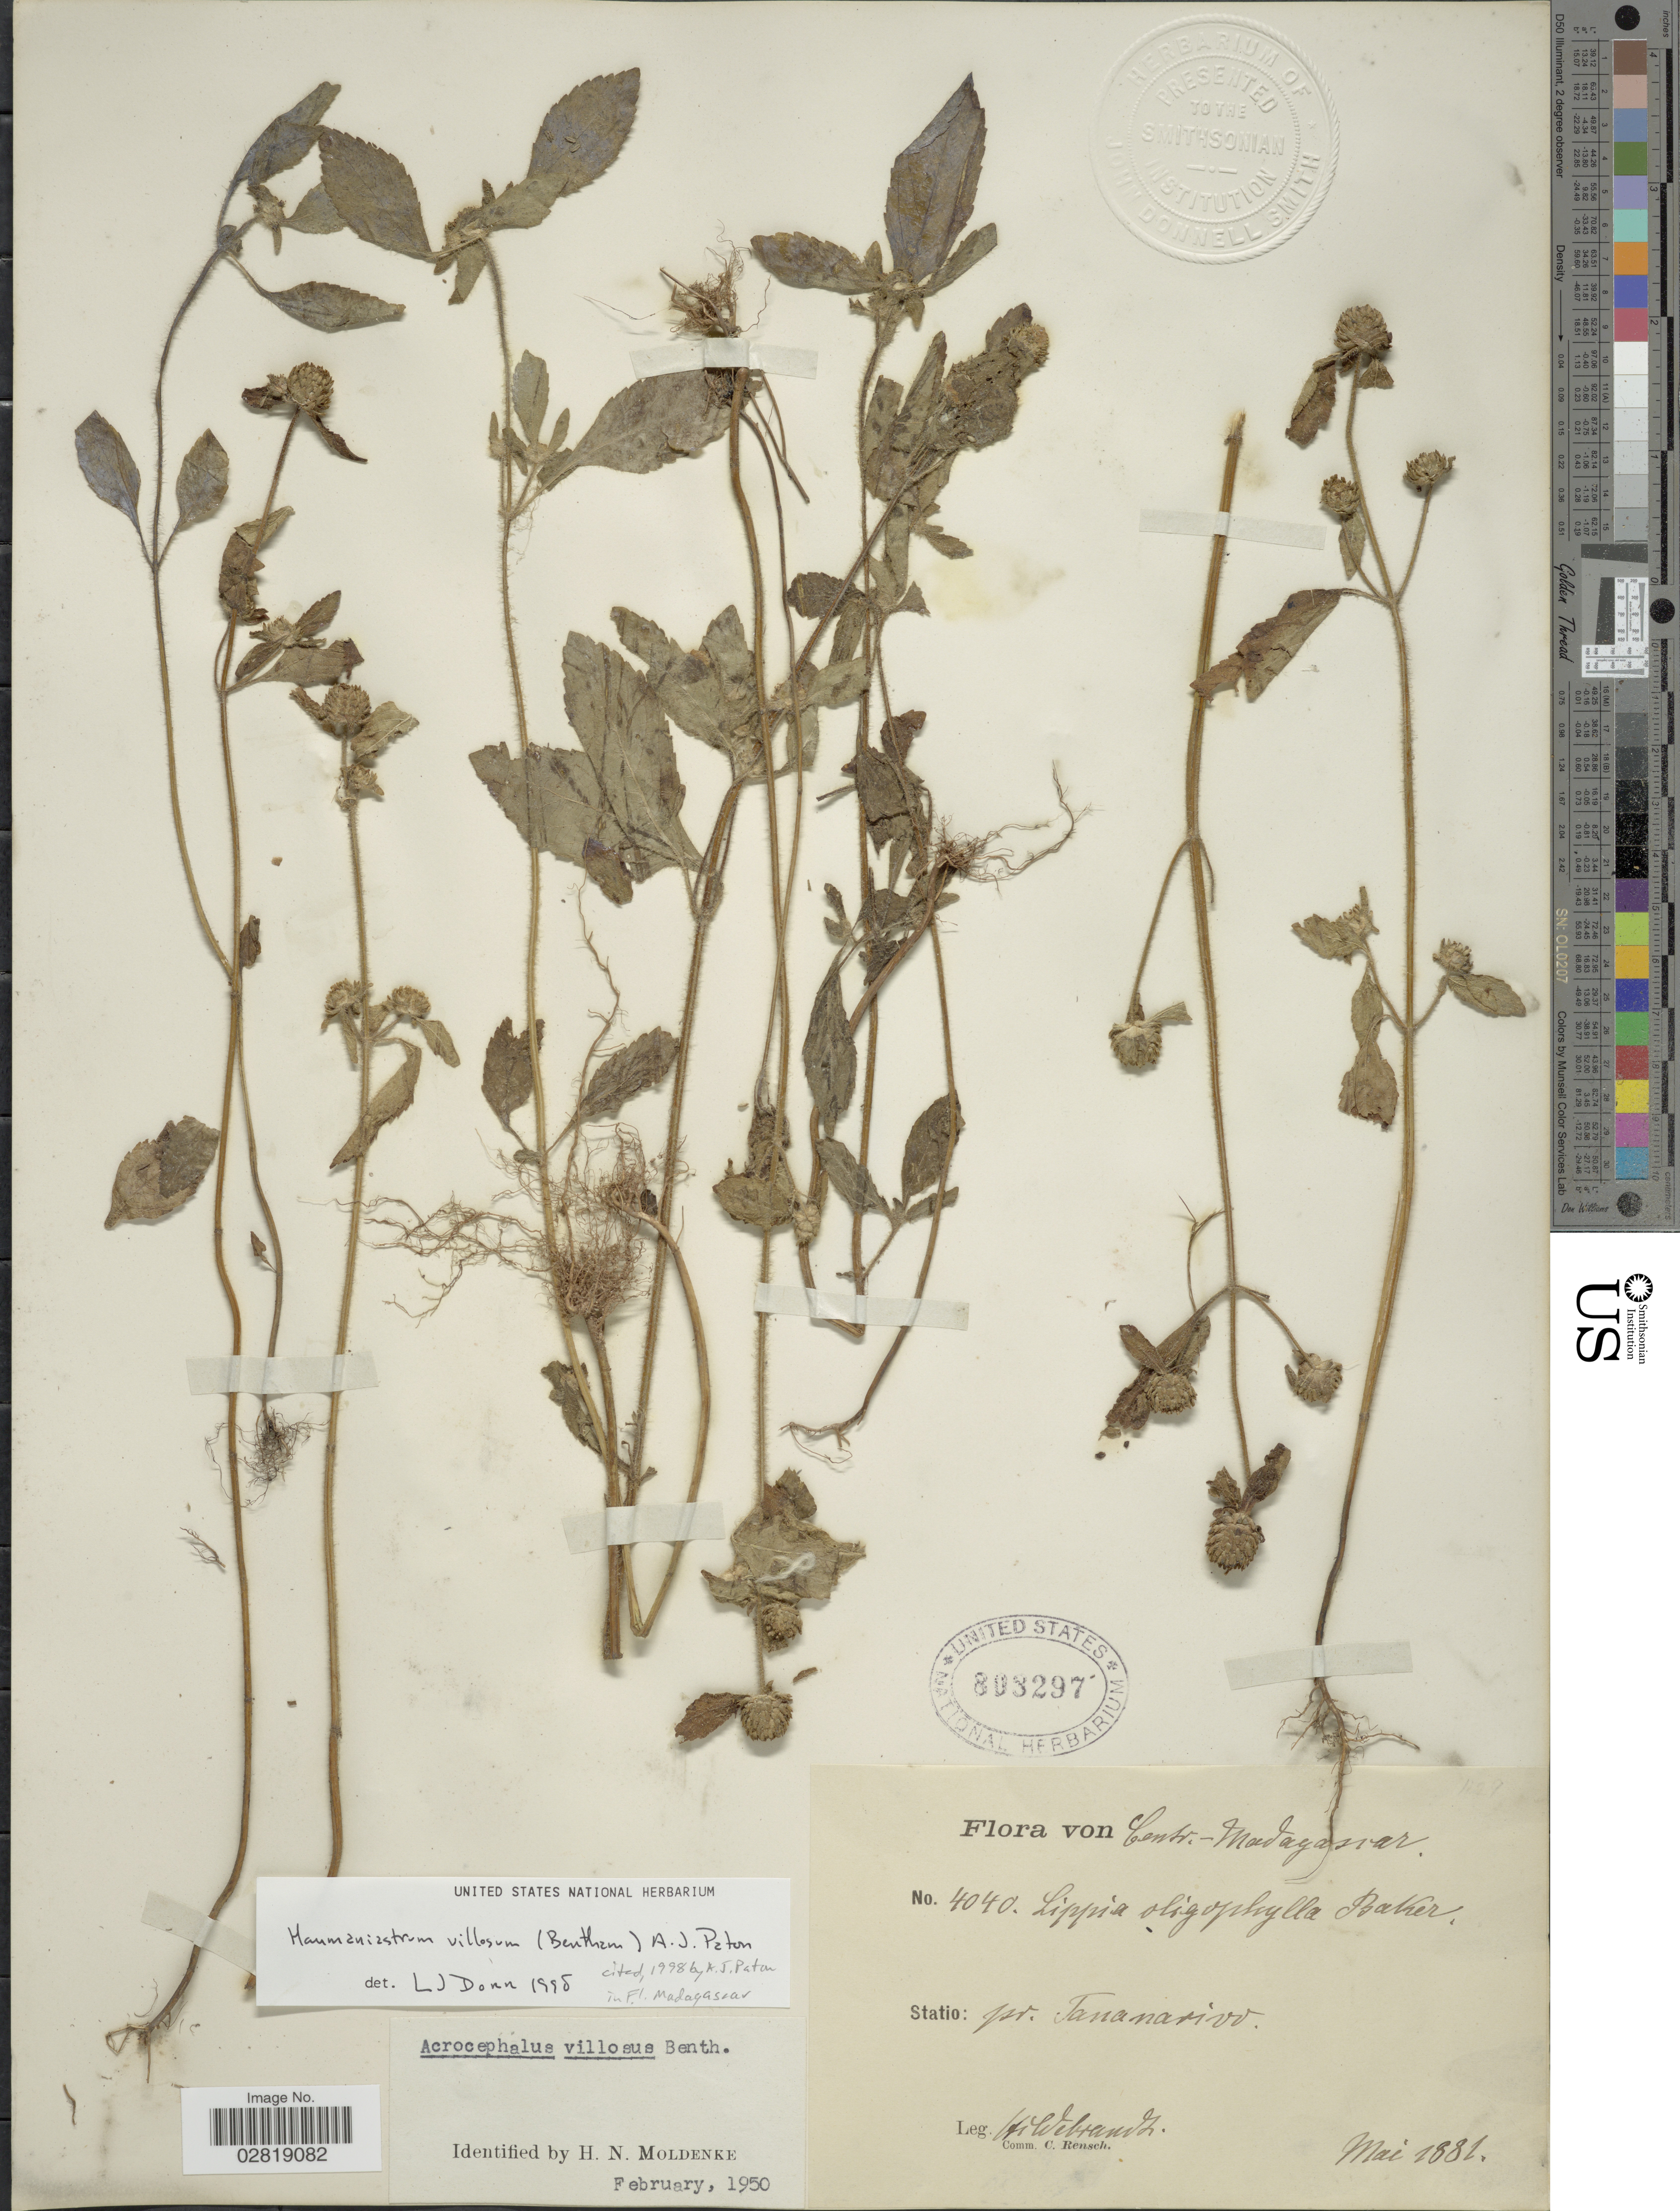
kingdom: Plantae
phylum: Tracheophyta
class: Magnoliopsida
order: Lamiales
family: Lamiaceae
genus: Haumaniastrum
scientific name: Haumaniastrum villosum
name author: (Benth.) Paton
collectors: H. Webrandt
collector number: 4040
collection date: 1881-05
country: Madagascar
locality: Centr.-Madagascar, pr. Tananarivo.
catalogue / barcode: US 808297